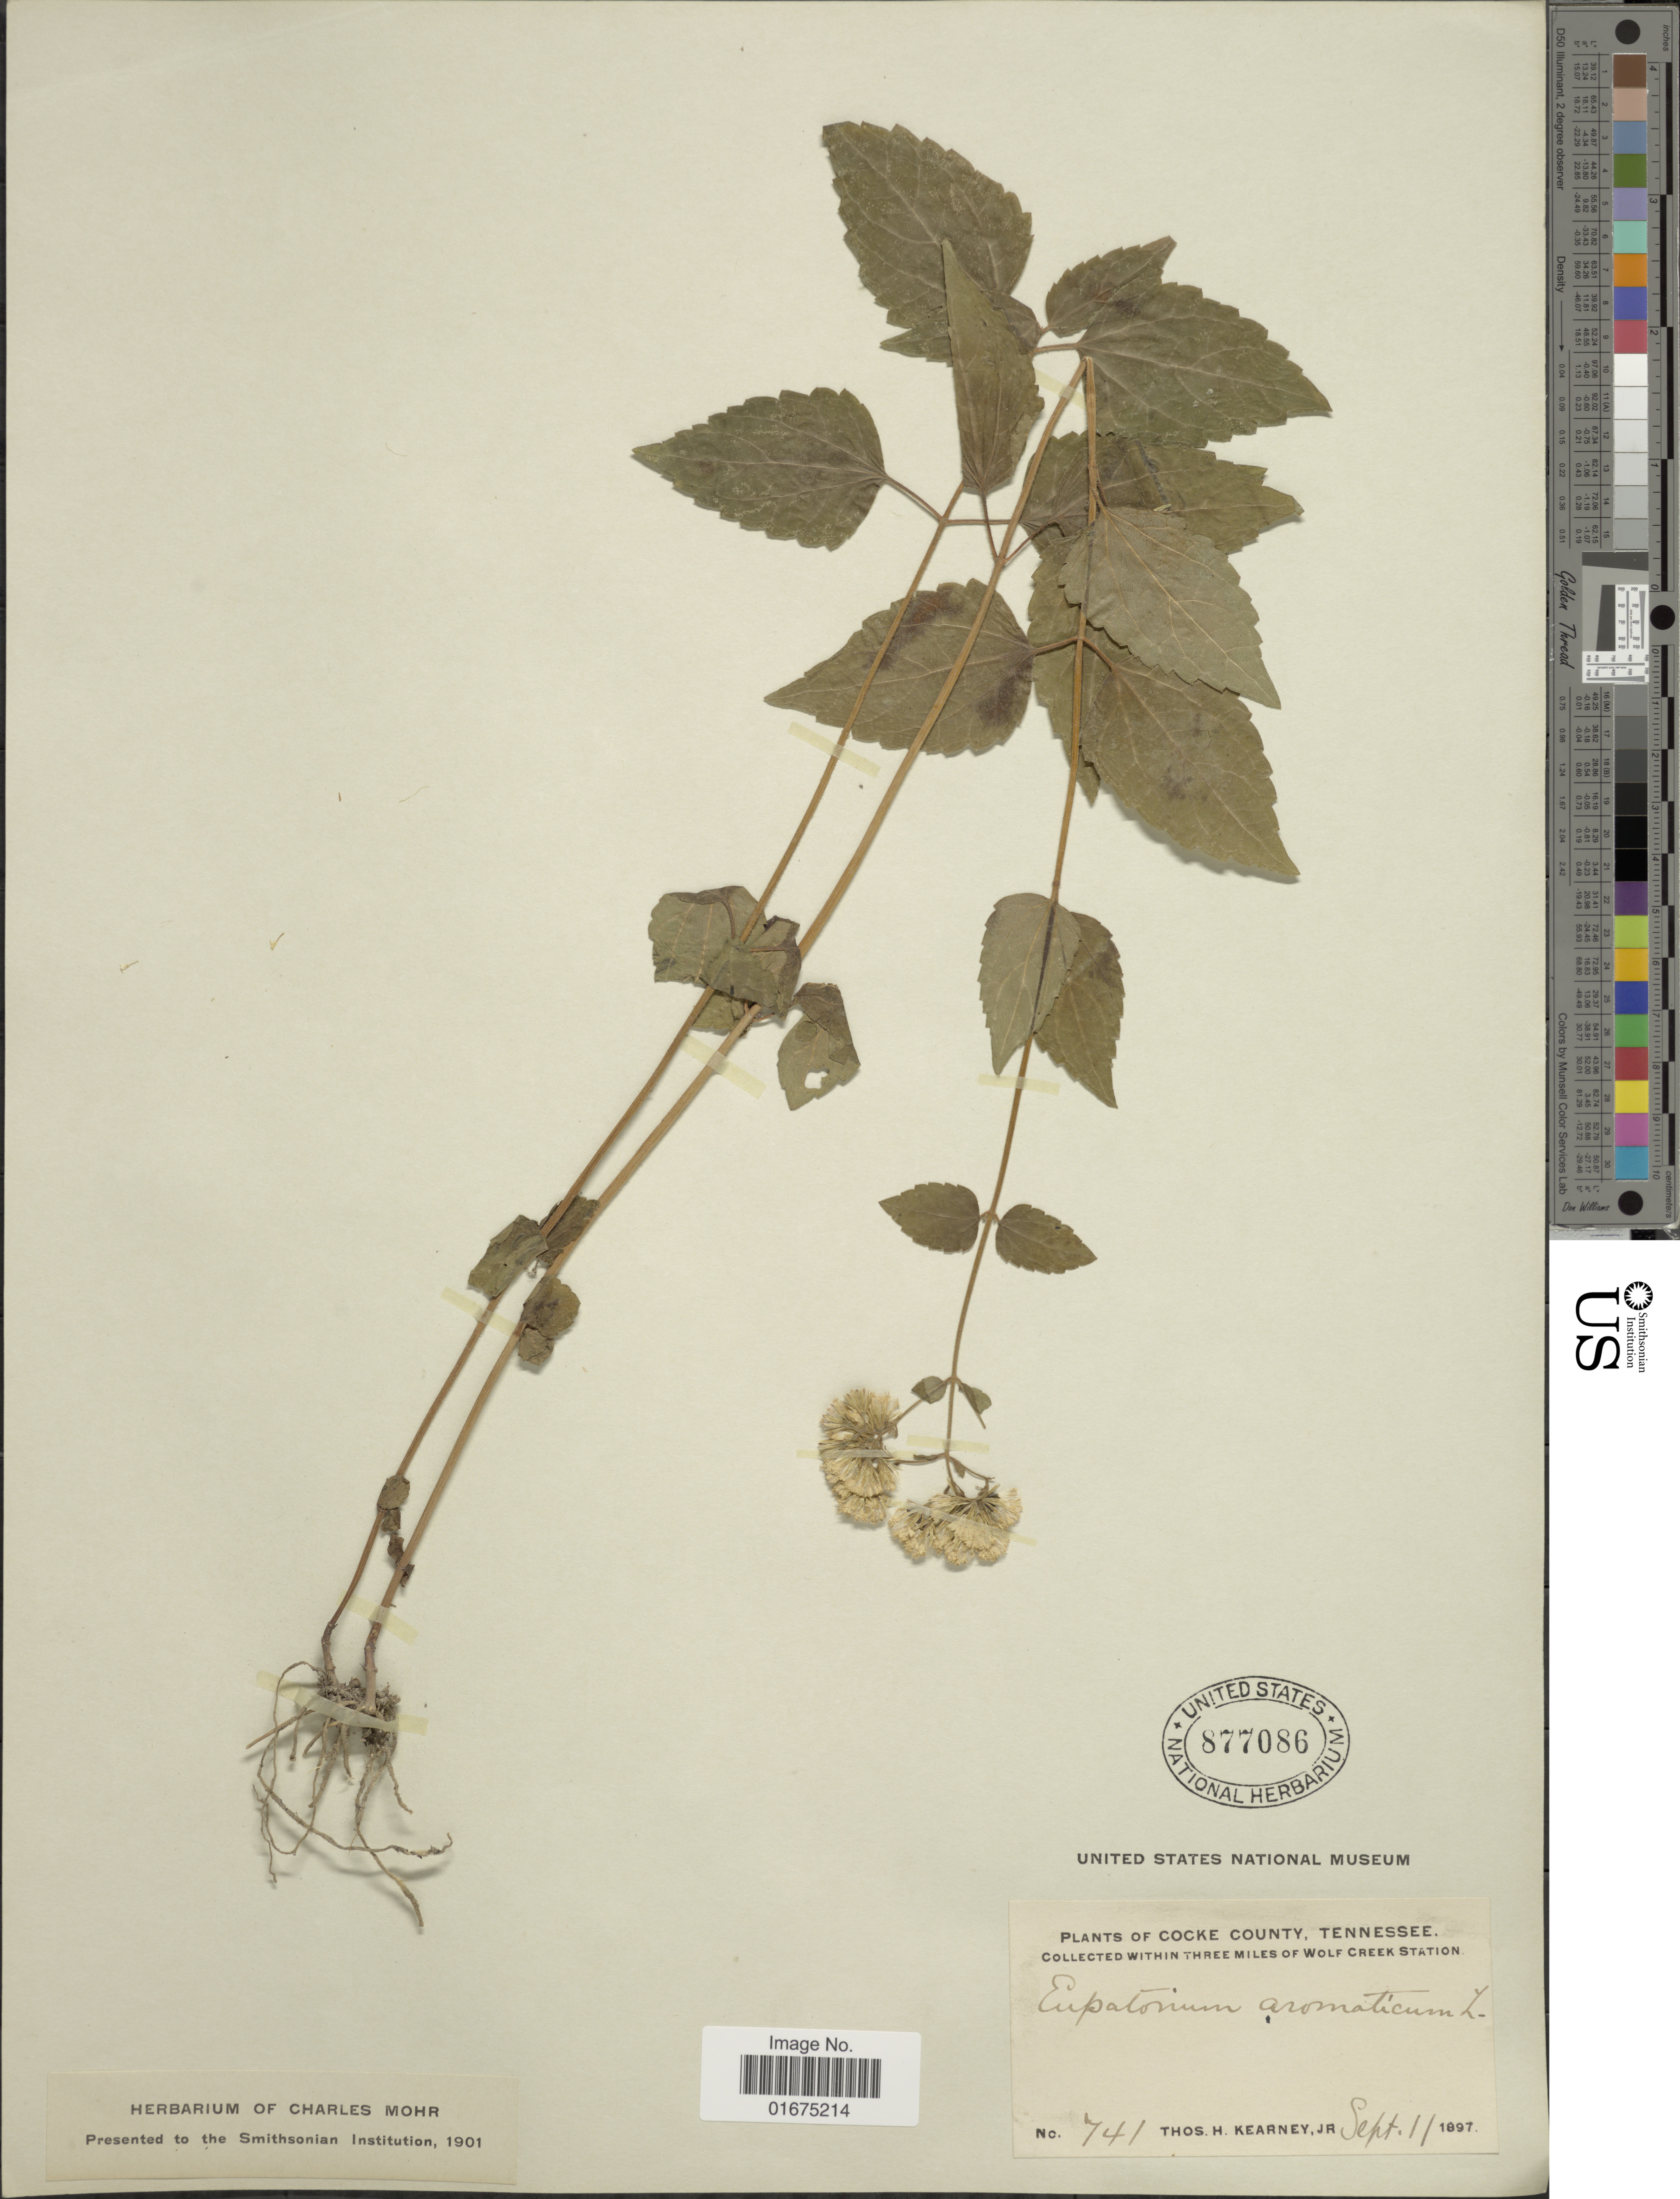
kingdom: Plantae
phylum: Tracheophyta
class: Magnoliopsida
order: Asterales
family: Asteraceae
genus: Ageratina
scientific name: Ageratina aromatica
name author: (L.) Spach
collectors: T. H. Kearney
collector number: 741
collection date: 1997-09-11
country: United States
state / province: Tennessee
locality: Cocke County, Within three miles of Wolf Creek Station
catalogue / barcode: US 877086